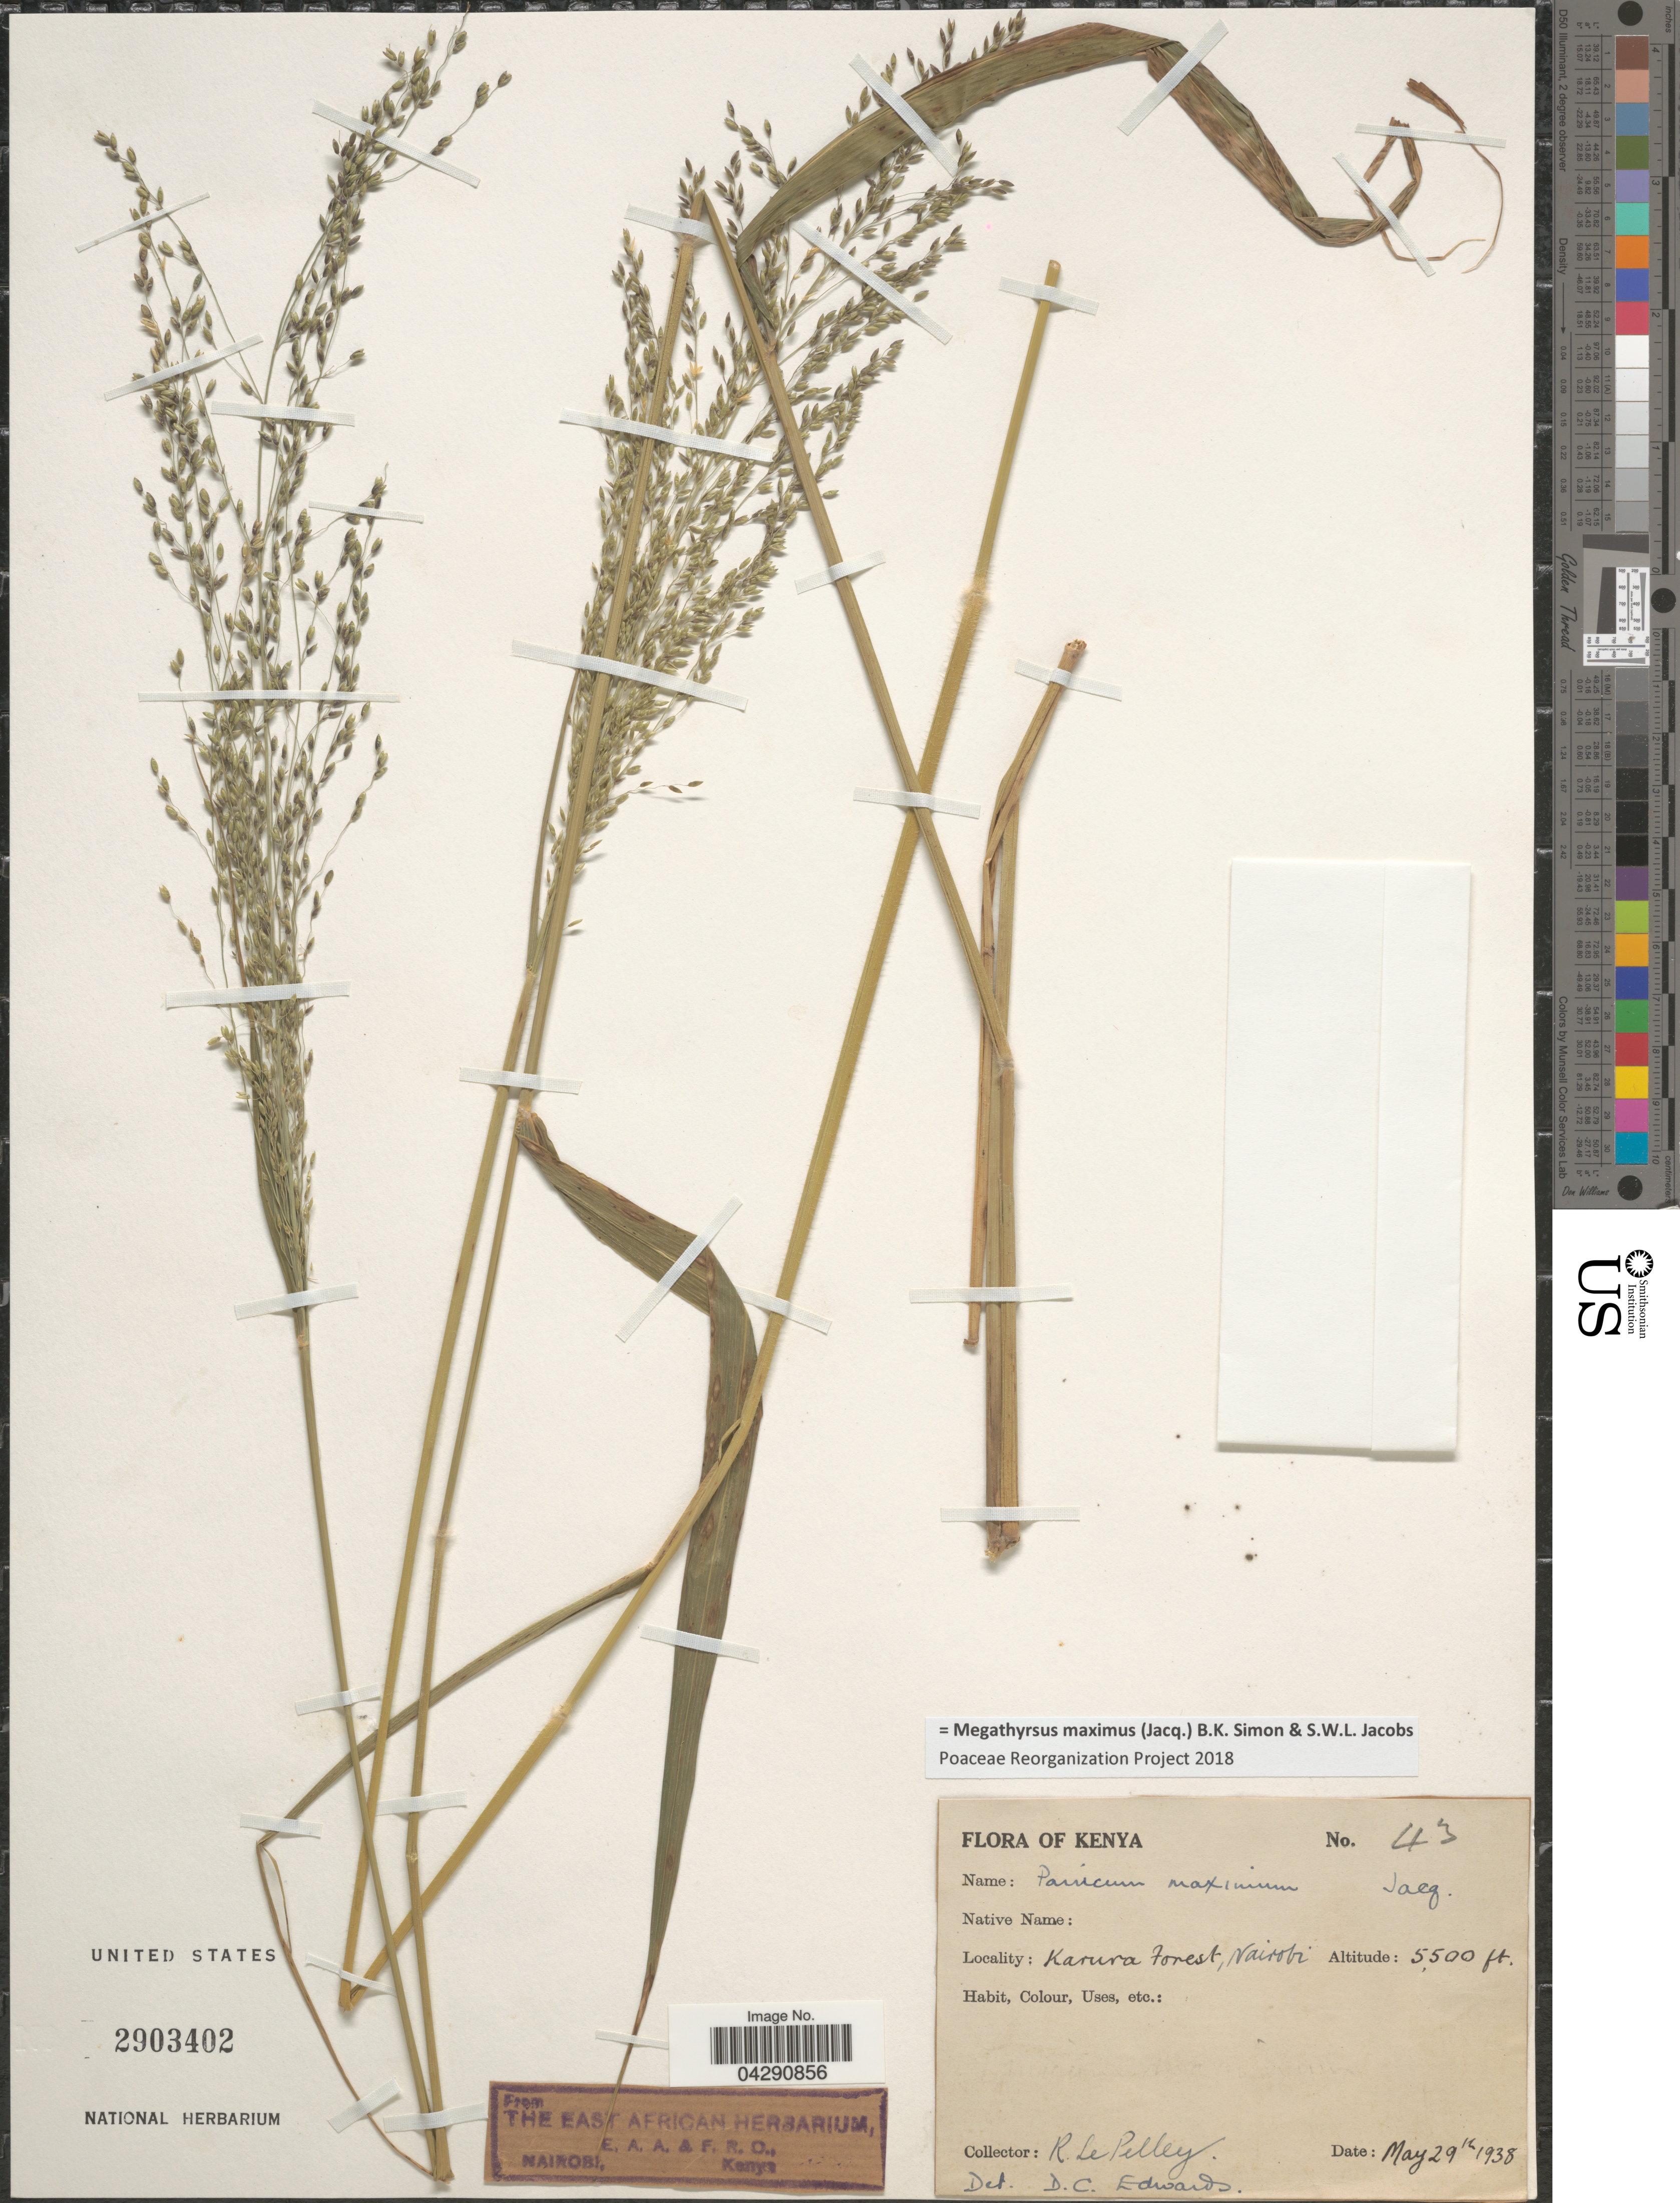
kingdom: Plantae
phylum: Tracheophyta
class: Liliopsida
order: Poales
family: Poaceae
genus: Megathyrsus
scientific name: Megathyrsus maximus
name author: (Jacq.) B.K. Simon & S.W.L. Jacobs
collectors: R. H. Le Pelley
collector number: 43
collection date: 1938-05-29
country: Kenya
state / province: Nairobi Area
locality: Karura Forest.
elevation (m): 1676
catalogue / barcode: US 2903402